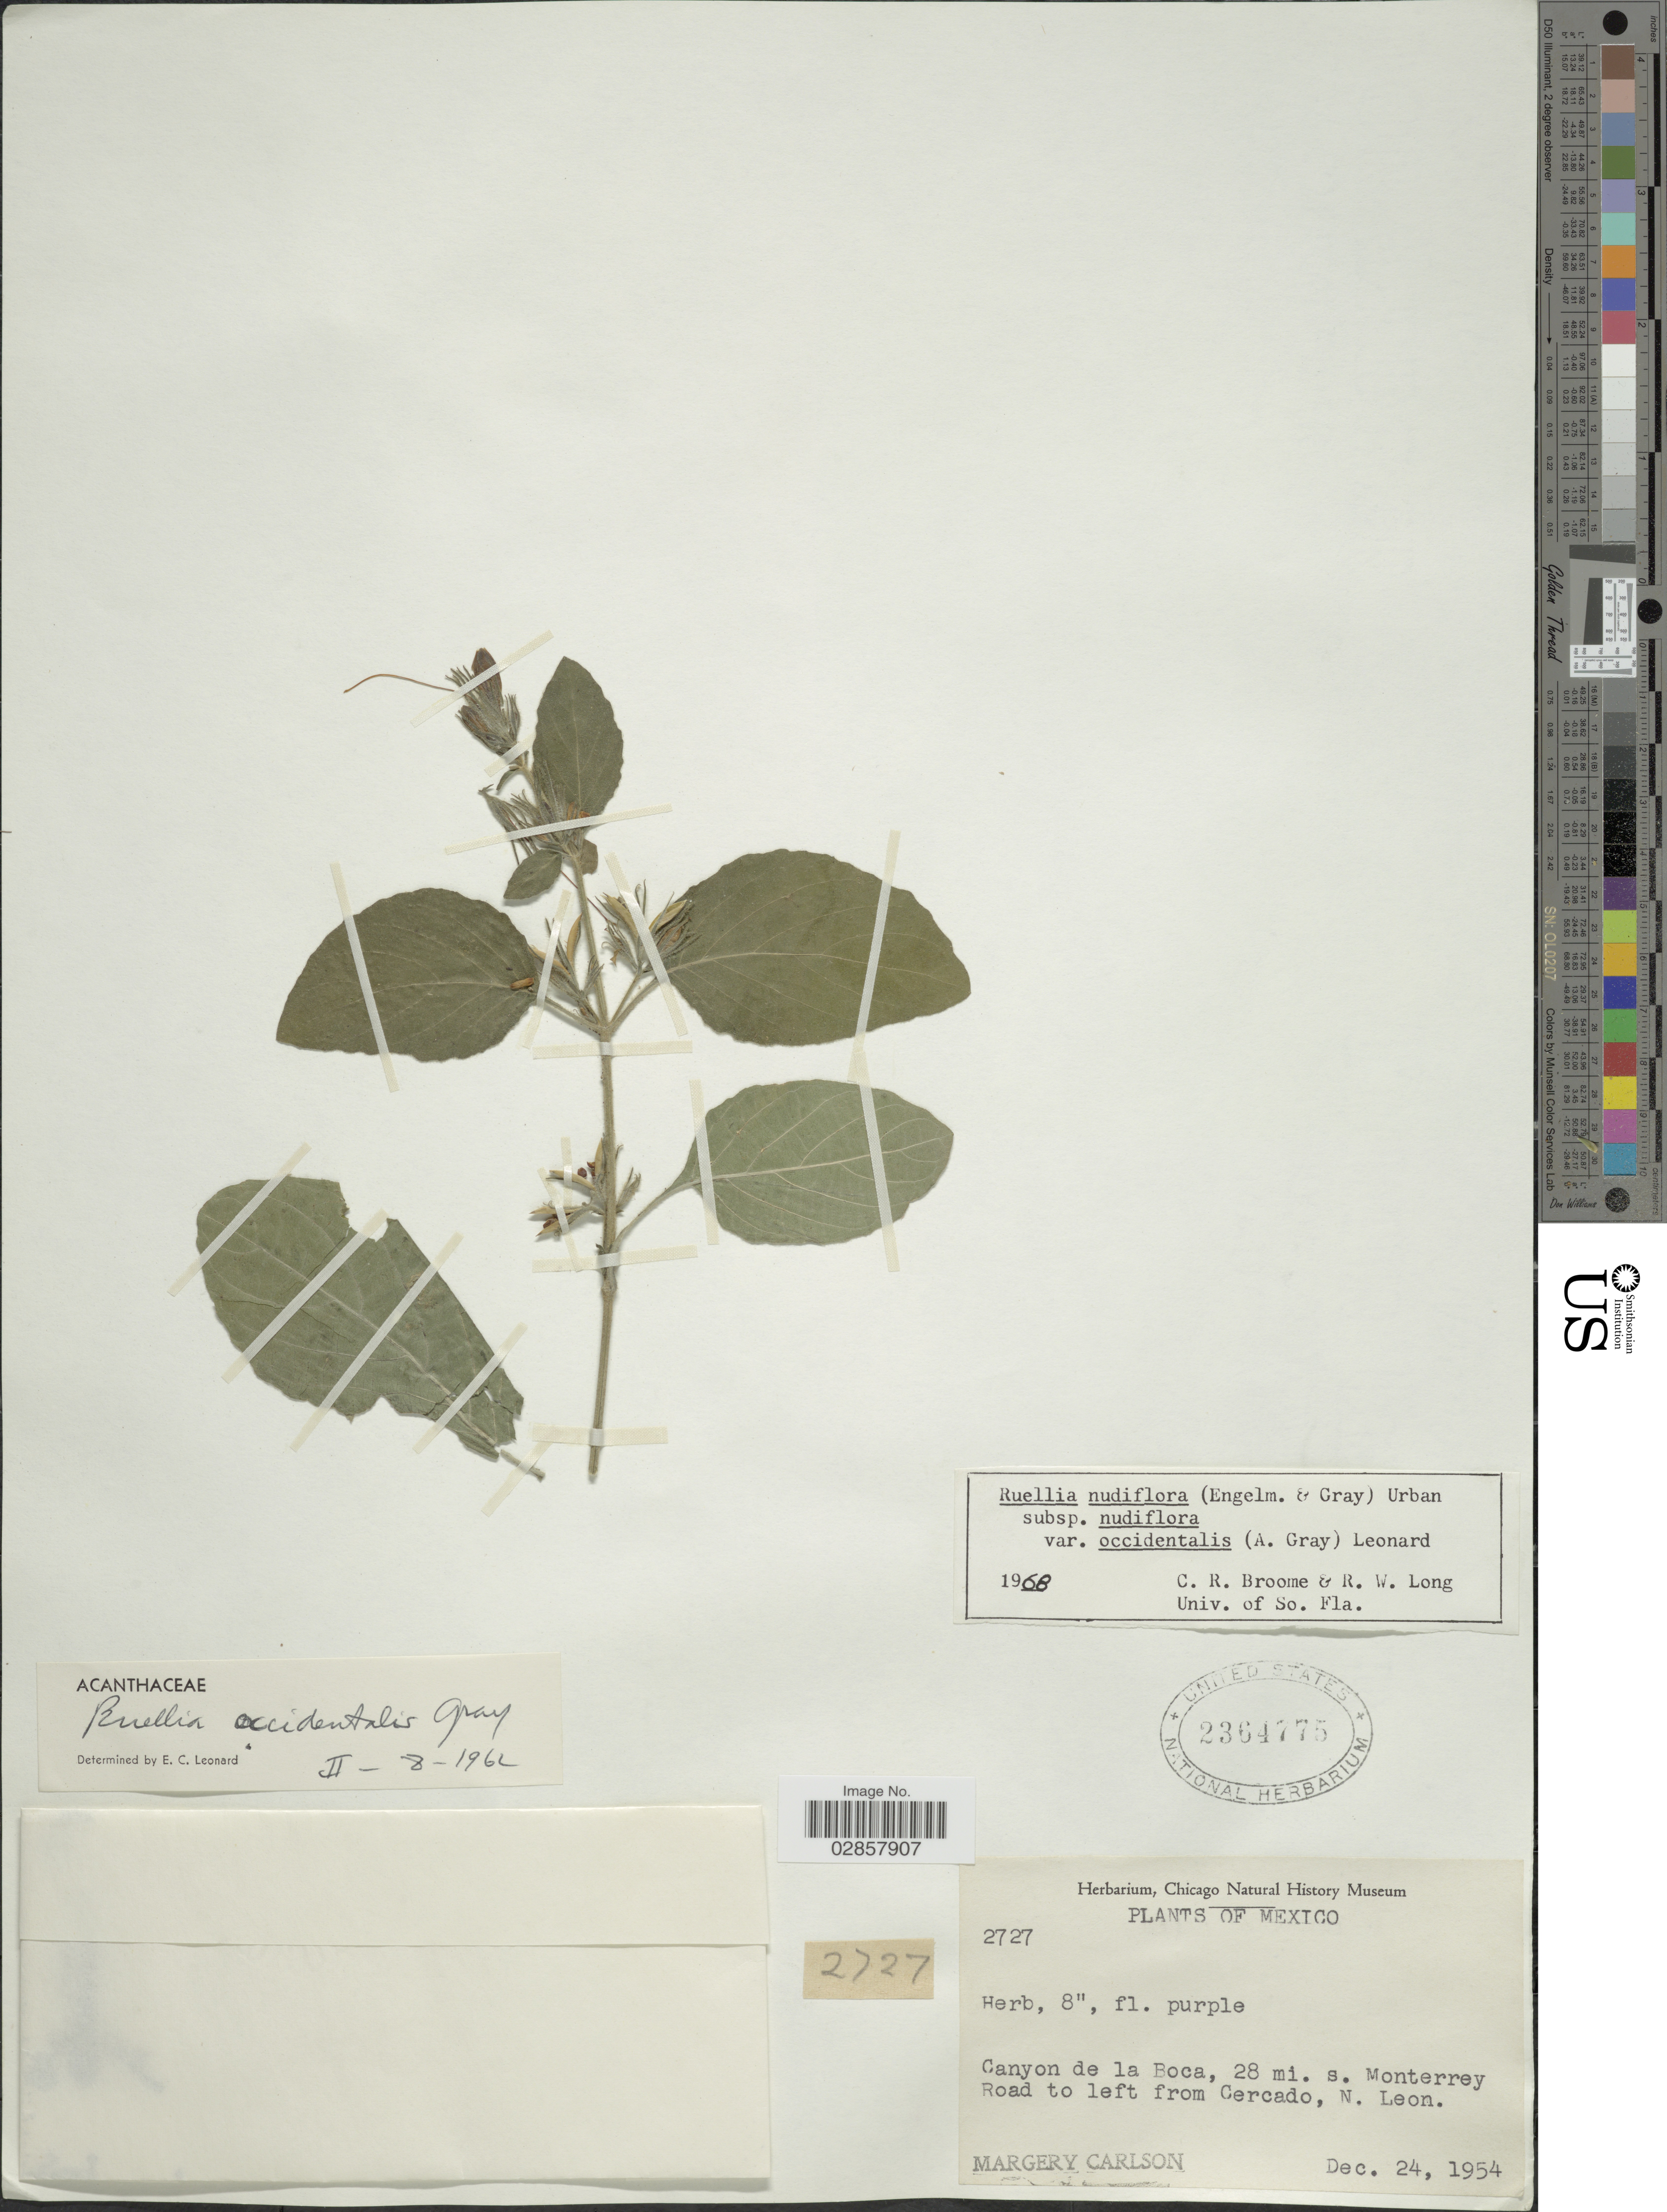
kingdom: Plantae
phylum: Tracheophyta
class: Magnoliopsida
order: Lamiales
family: Acanthaceae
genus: Ruellia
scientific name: Ruellia occidentalis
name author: (A. Gray) Tharp & F.A. Barkley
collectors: M. C. Carlson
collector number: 2727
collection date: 1954-12-24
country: Mexico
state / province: Nuevo León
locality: Canyon de la Boca, 28 mi. s. Monterrey. Road to left from Cercado.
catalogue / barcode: US 2364775